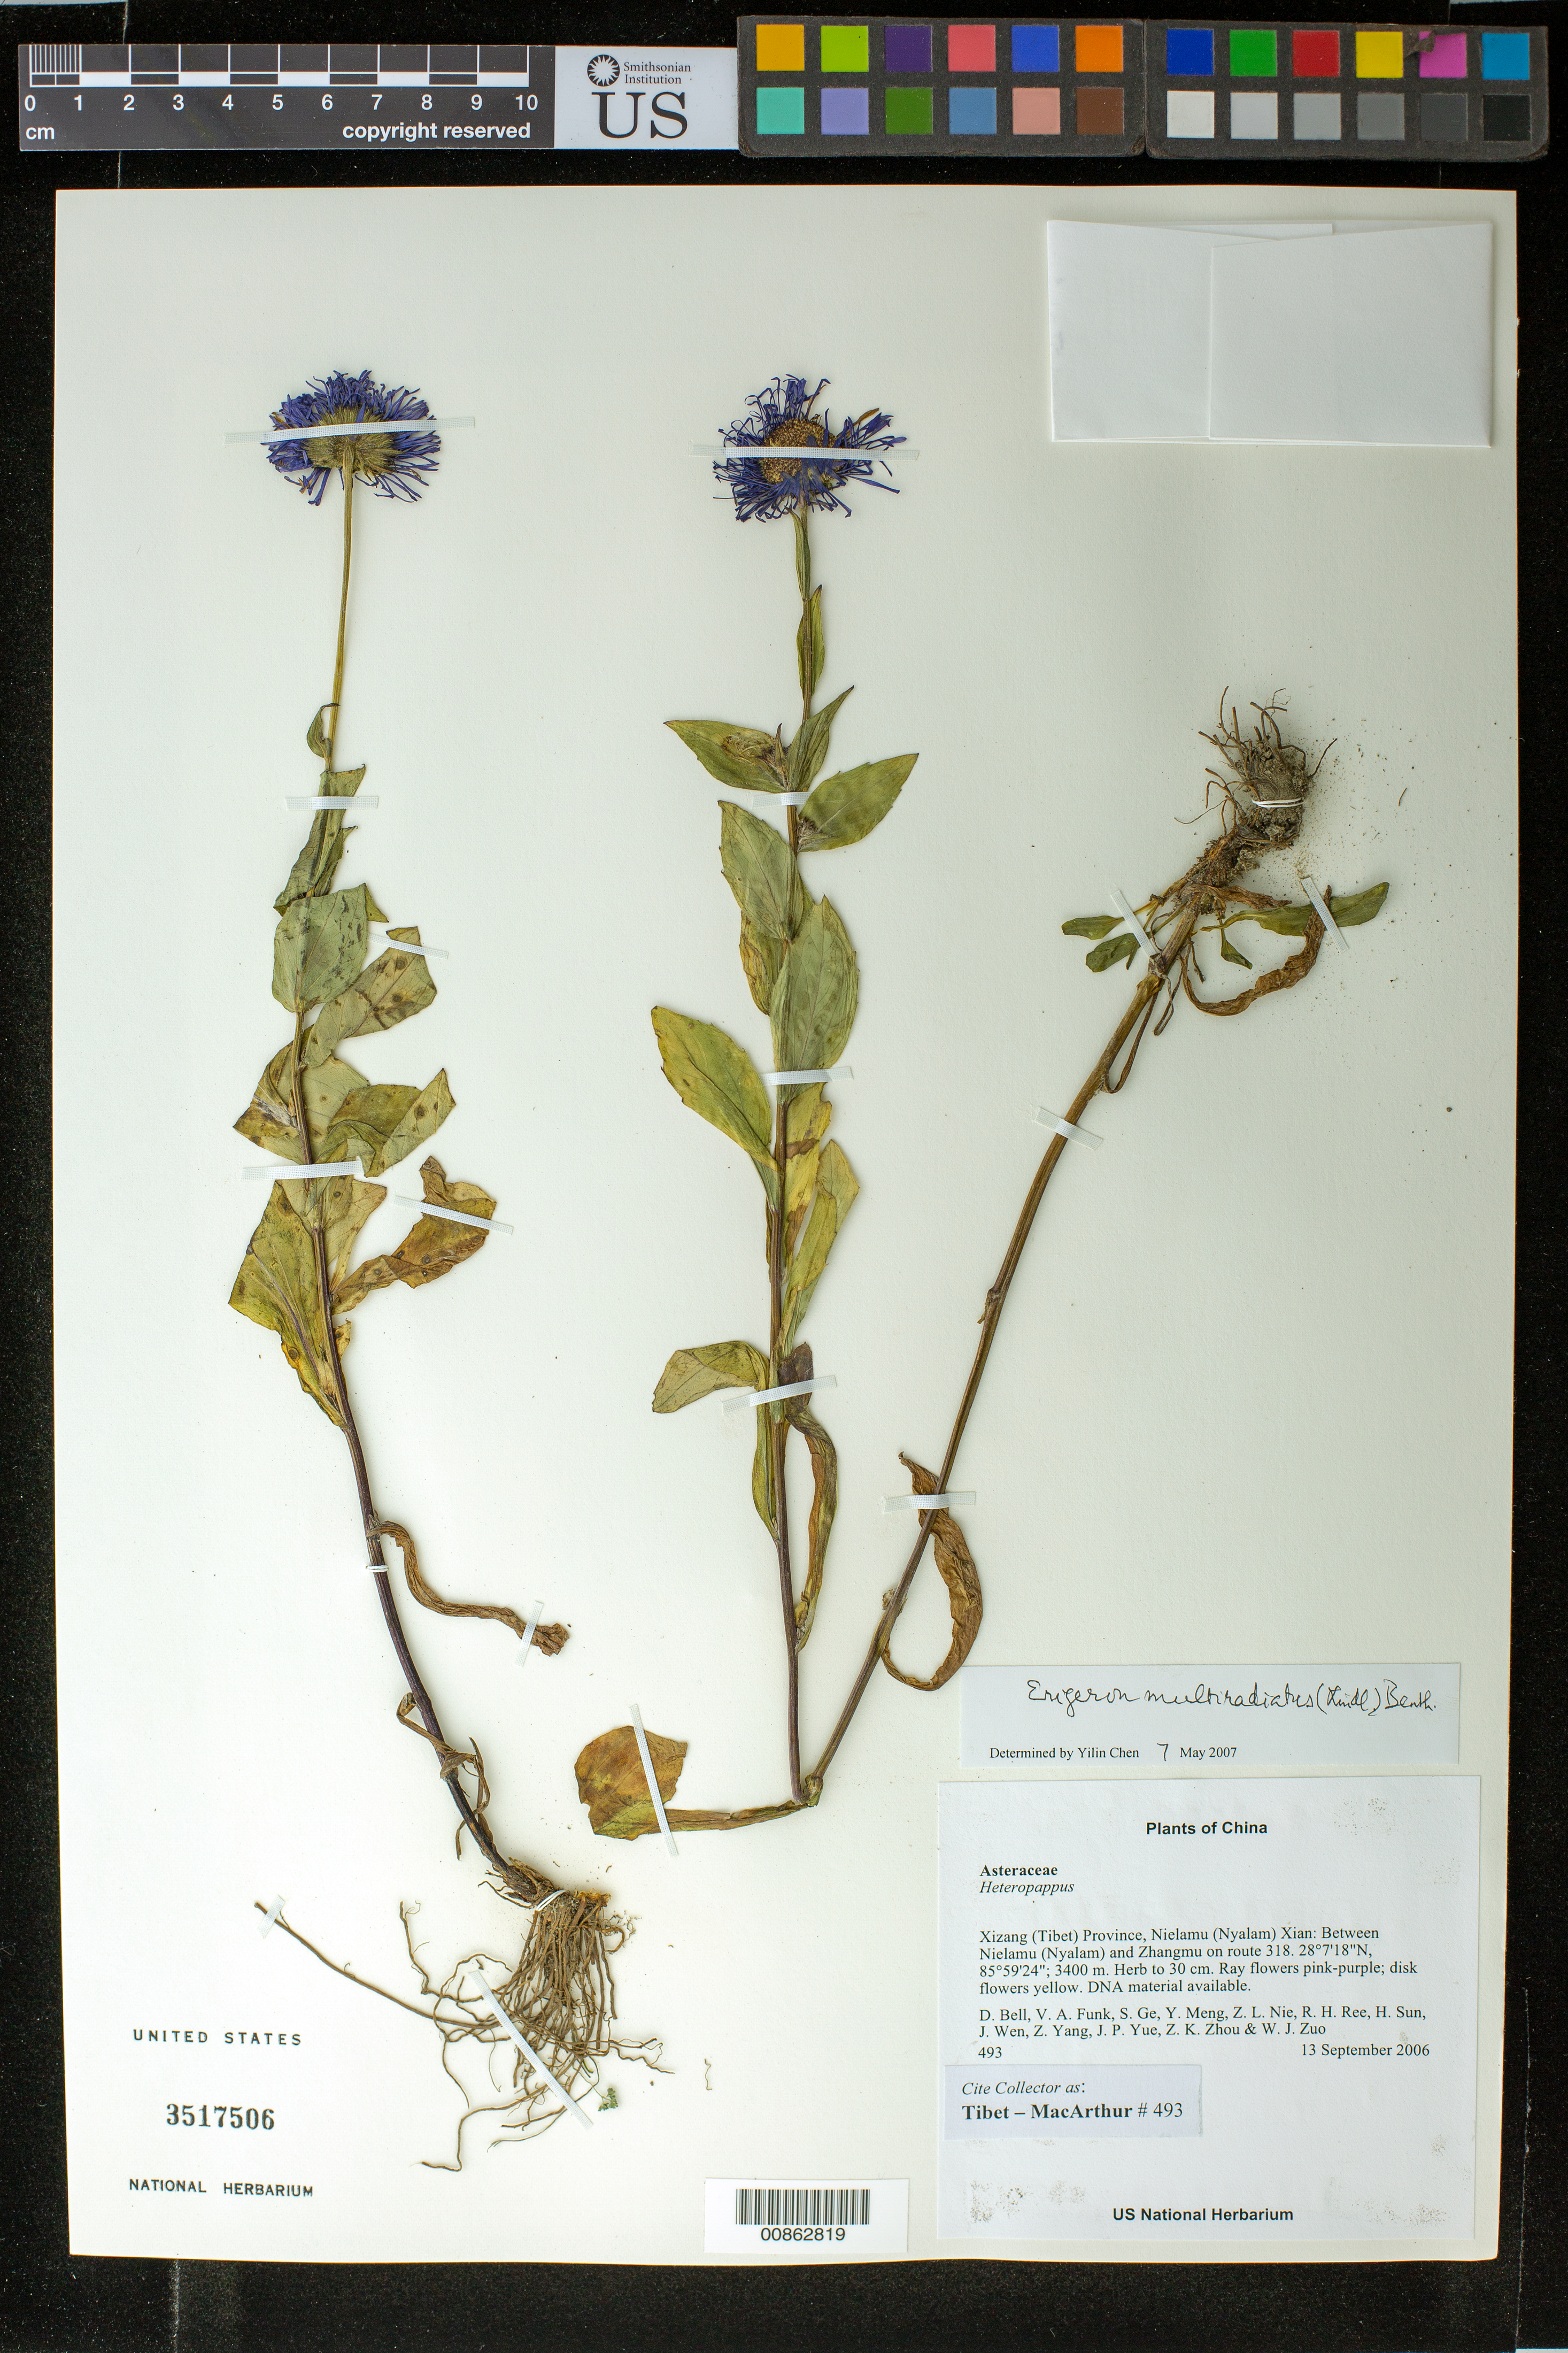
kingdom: Plantae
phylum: Tracheophyta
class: Magnoliopsida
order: Asterales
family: Asteraceae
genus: Erigeron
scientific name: Erigeron multiradiatus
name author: (Lindl. ex DC.) Benth. ex C.B. Clarke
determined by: Yilin Chen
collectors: Tibet-MacArthur, D. A. Bell, V. Funk, S. Ge, Y. Meng, Z. Nie, R. Ree, H. Sun, J. Wen, Z. Yang, J. Yue, Z. Zhou & W. Zuo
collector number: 493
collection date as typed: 13 Sep 2006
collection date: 2006-09-13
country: China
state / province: Xizang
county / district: Nielamu (Nyalam) Xian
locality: Between Nielamu (Nyalam) and Zhangmu on route 318.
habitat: Rocky slopes, cliff bases and disturbed areas beside road.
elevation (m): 3400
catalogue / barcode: US 3517506